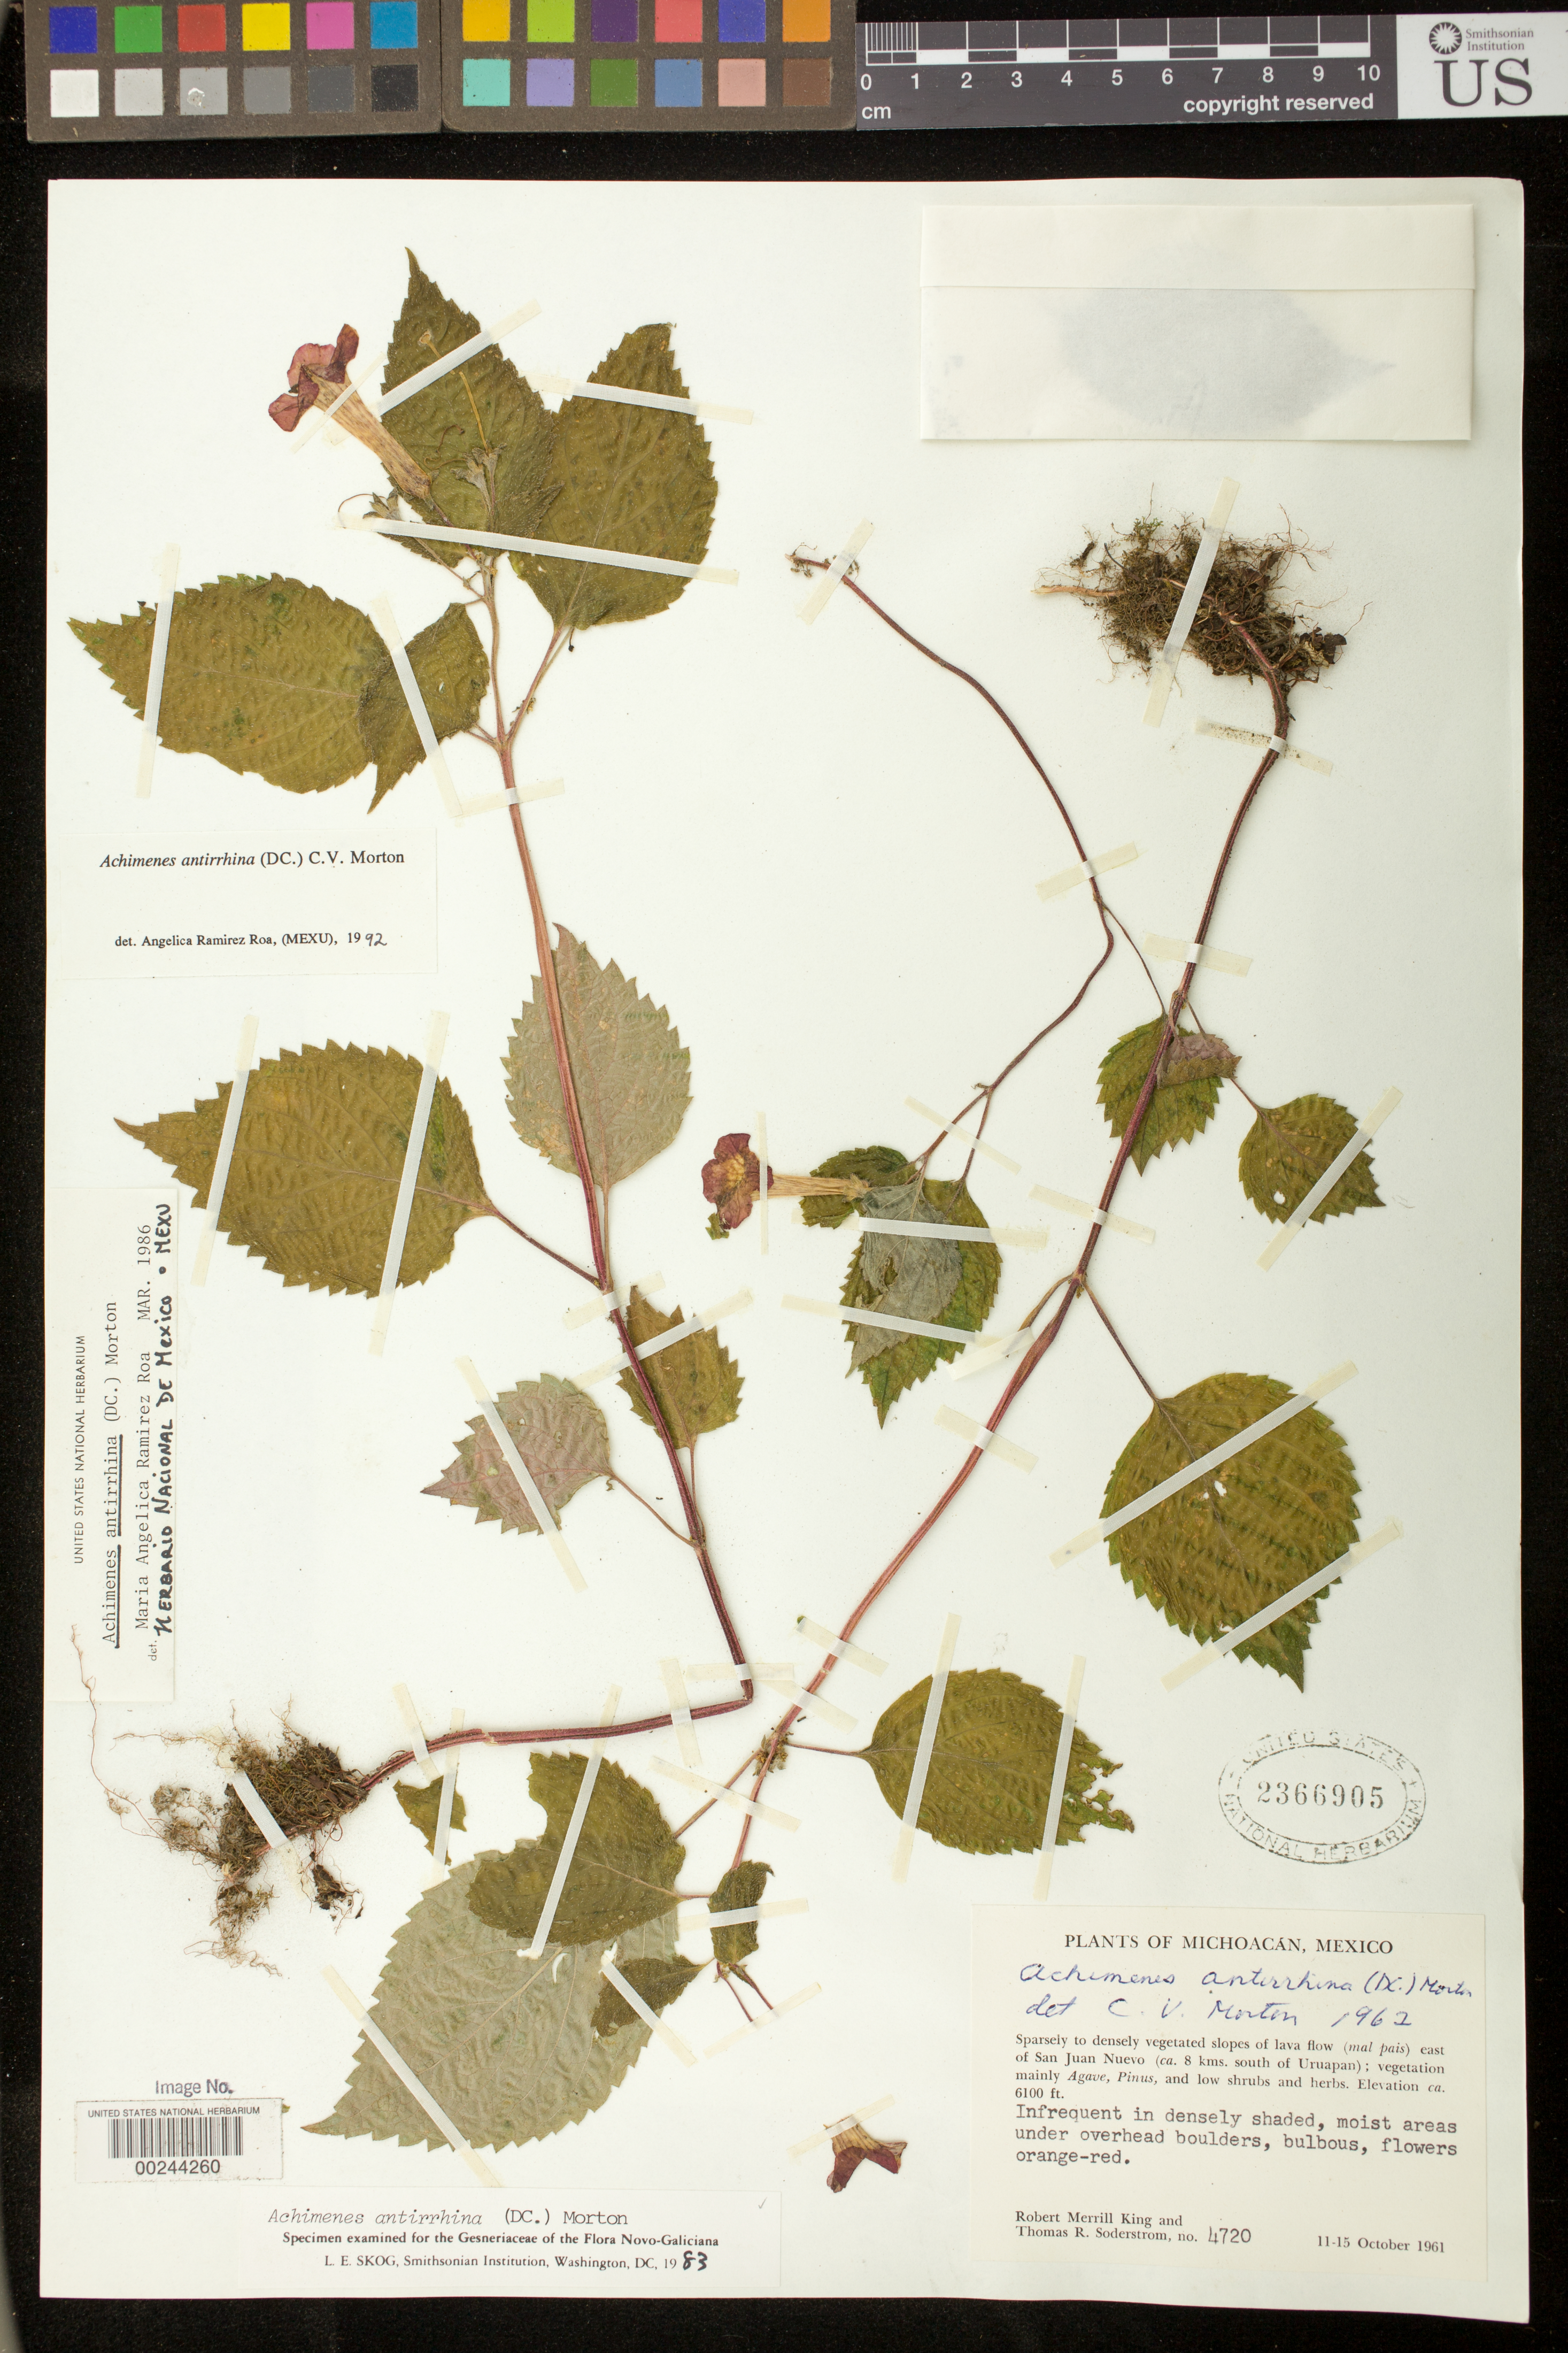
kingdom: Plantae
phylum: Tracheophyta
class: Magnoliopsida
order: Lamiales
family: Gesneriaceae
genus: Achimenes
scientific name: Achimenes antirrhina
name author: (DC.) C.V. Morton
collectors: R. M. King & T. R. Soderstrom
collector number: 4720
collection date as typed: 11-15 Oct 1961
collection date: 1961-10-11/1961-10-15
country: Mexico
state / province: Michoacan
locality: E of San Juan Nuevo (ca 8 km S of Uruapan)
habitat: Sparsely to densely vegetated slopes of lava flow slopes; Infrequent in densely shaded, moist areas under overhead boulders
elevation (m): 1859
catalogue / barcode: US 2366905